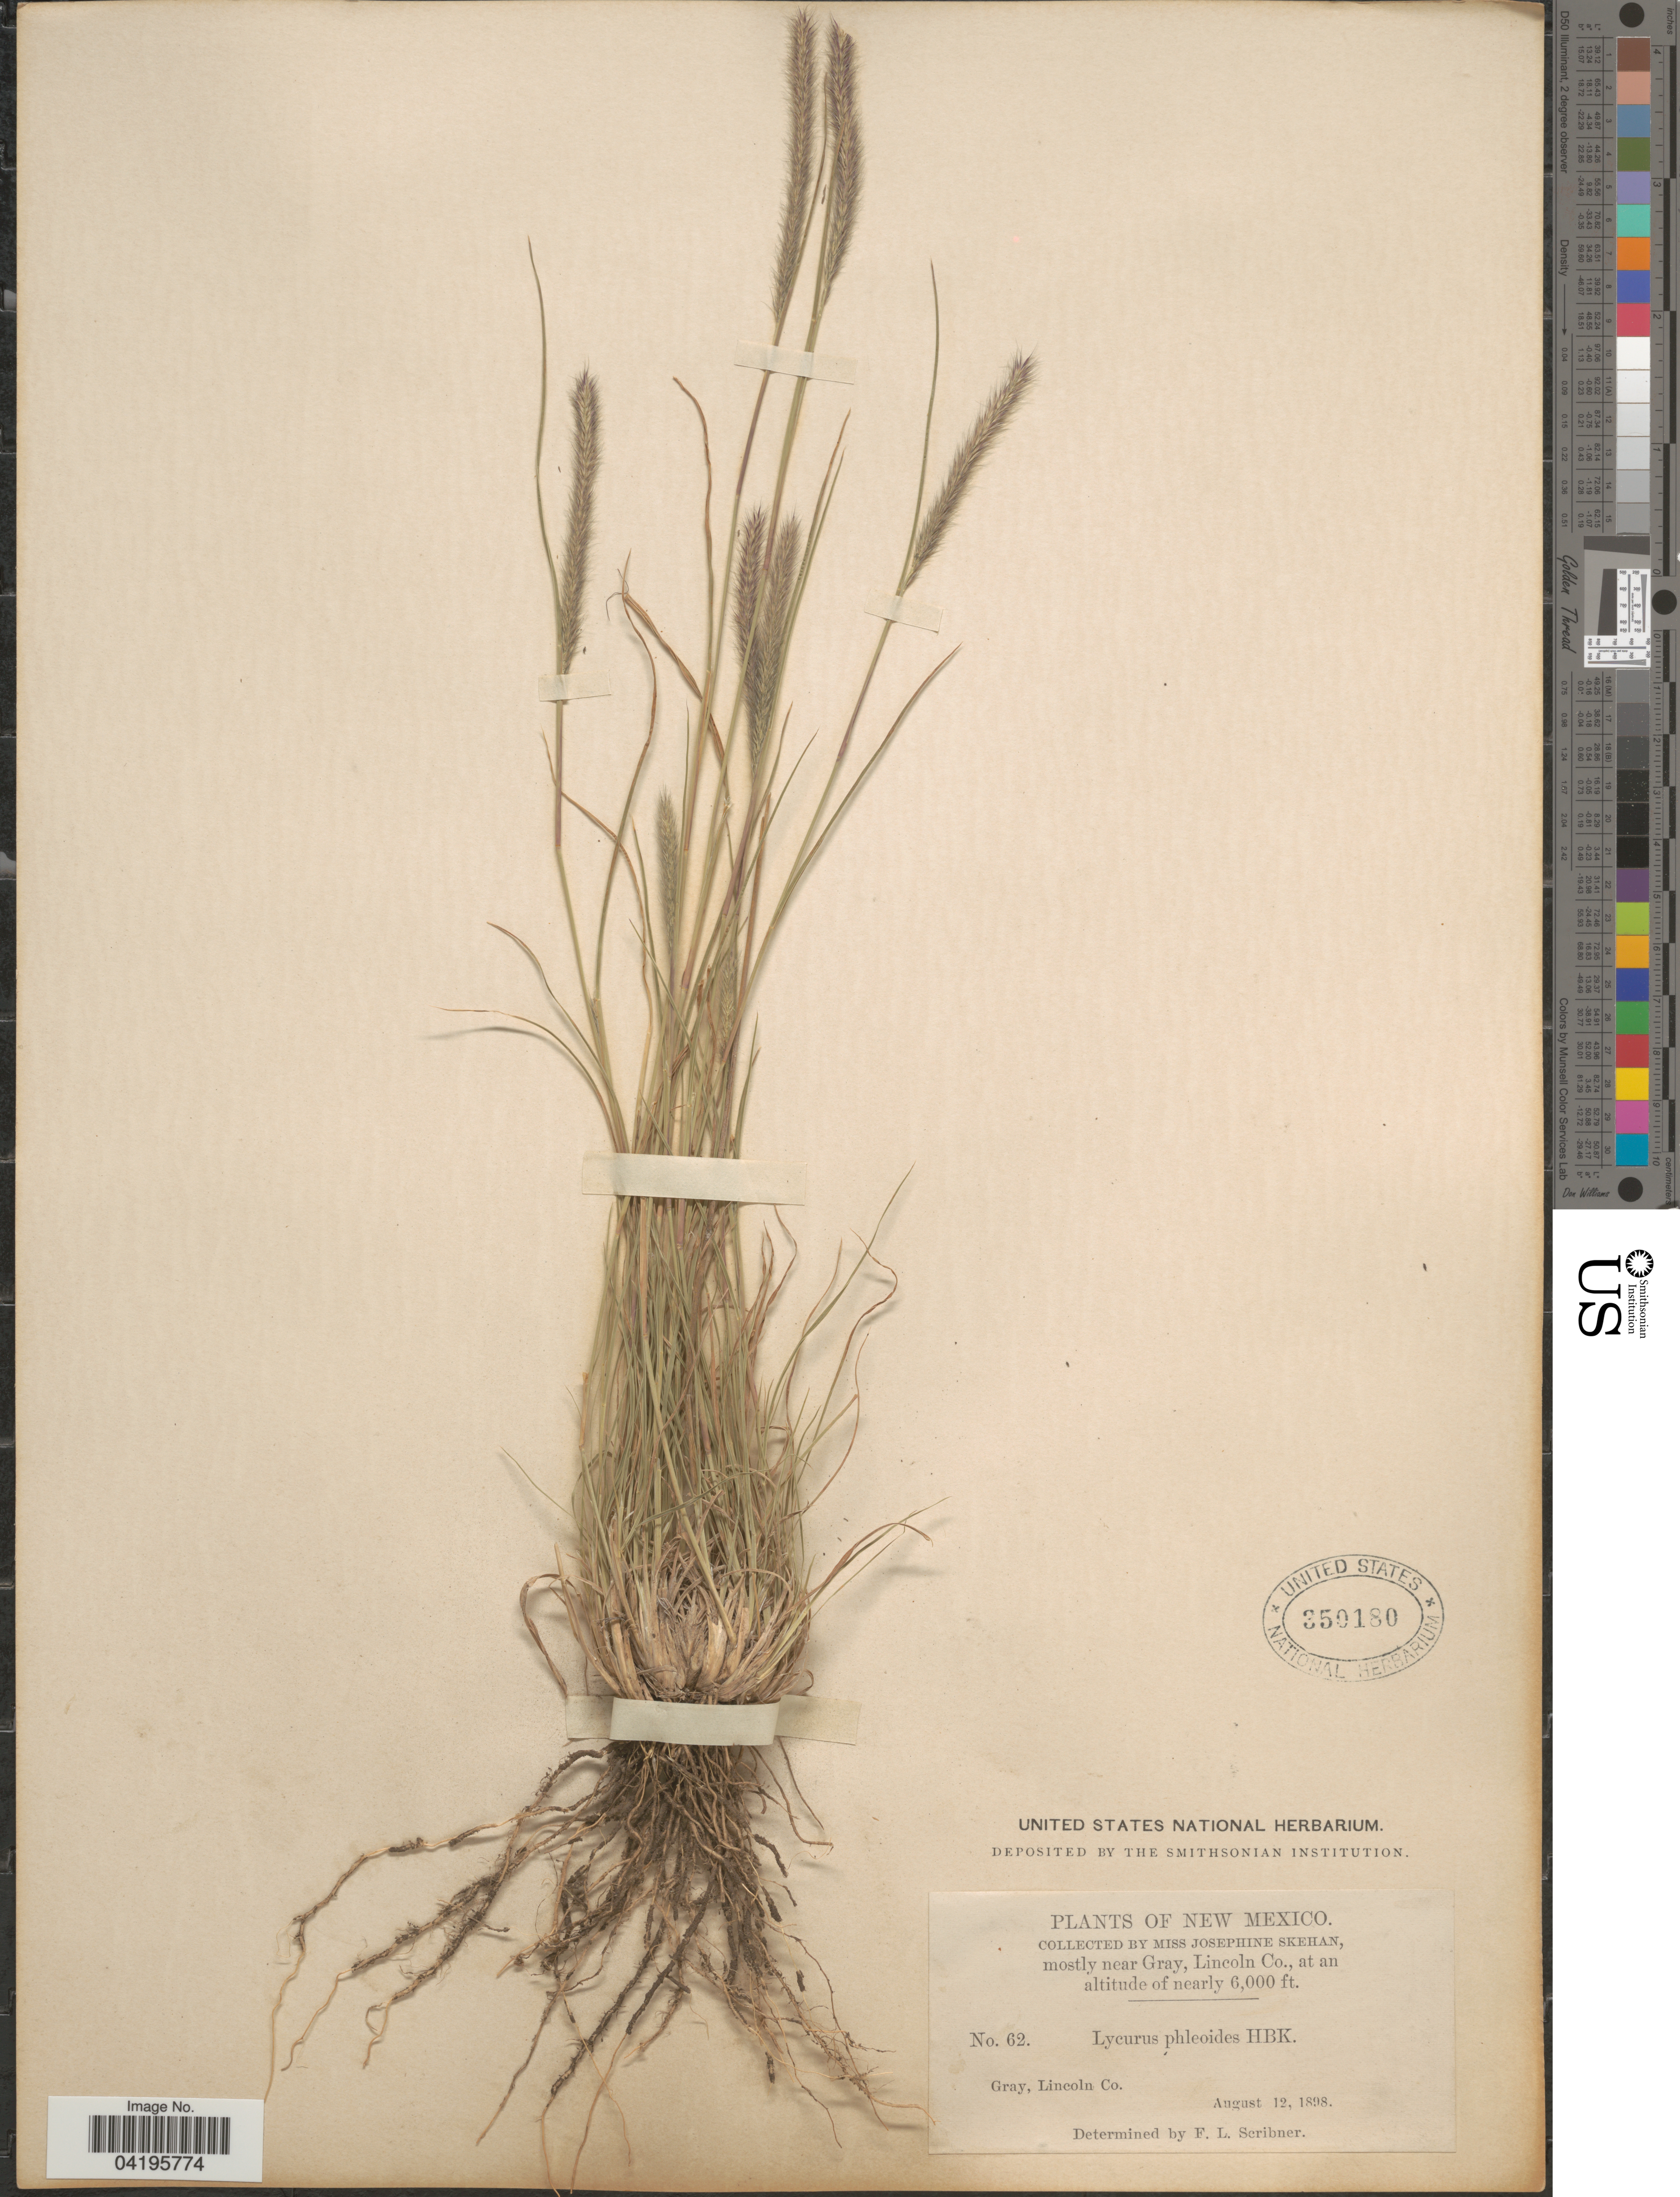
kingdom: Plantae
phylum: Tracheophyta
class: Liliopsida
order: Poales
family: Poaceae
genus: Muhlenbergia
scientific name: Muhlenbergia phleoides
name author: (Kunth) Columbus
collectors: J. Skehan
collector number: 62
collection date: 1898-08-12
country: United States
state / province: New Mexico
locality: Mostly near Gray, Lincoln Co.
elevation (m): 1829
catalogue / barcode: US 350180